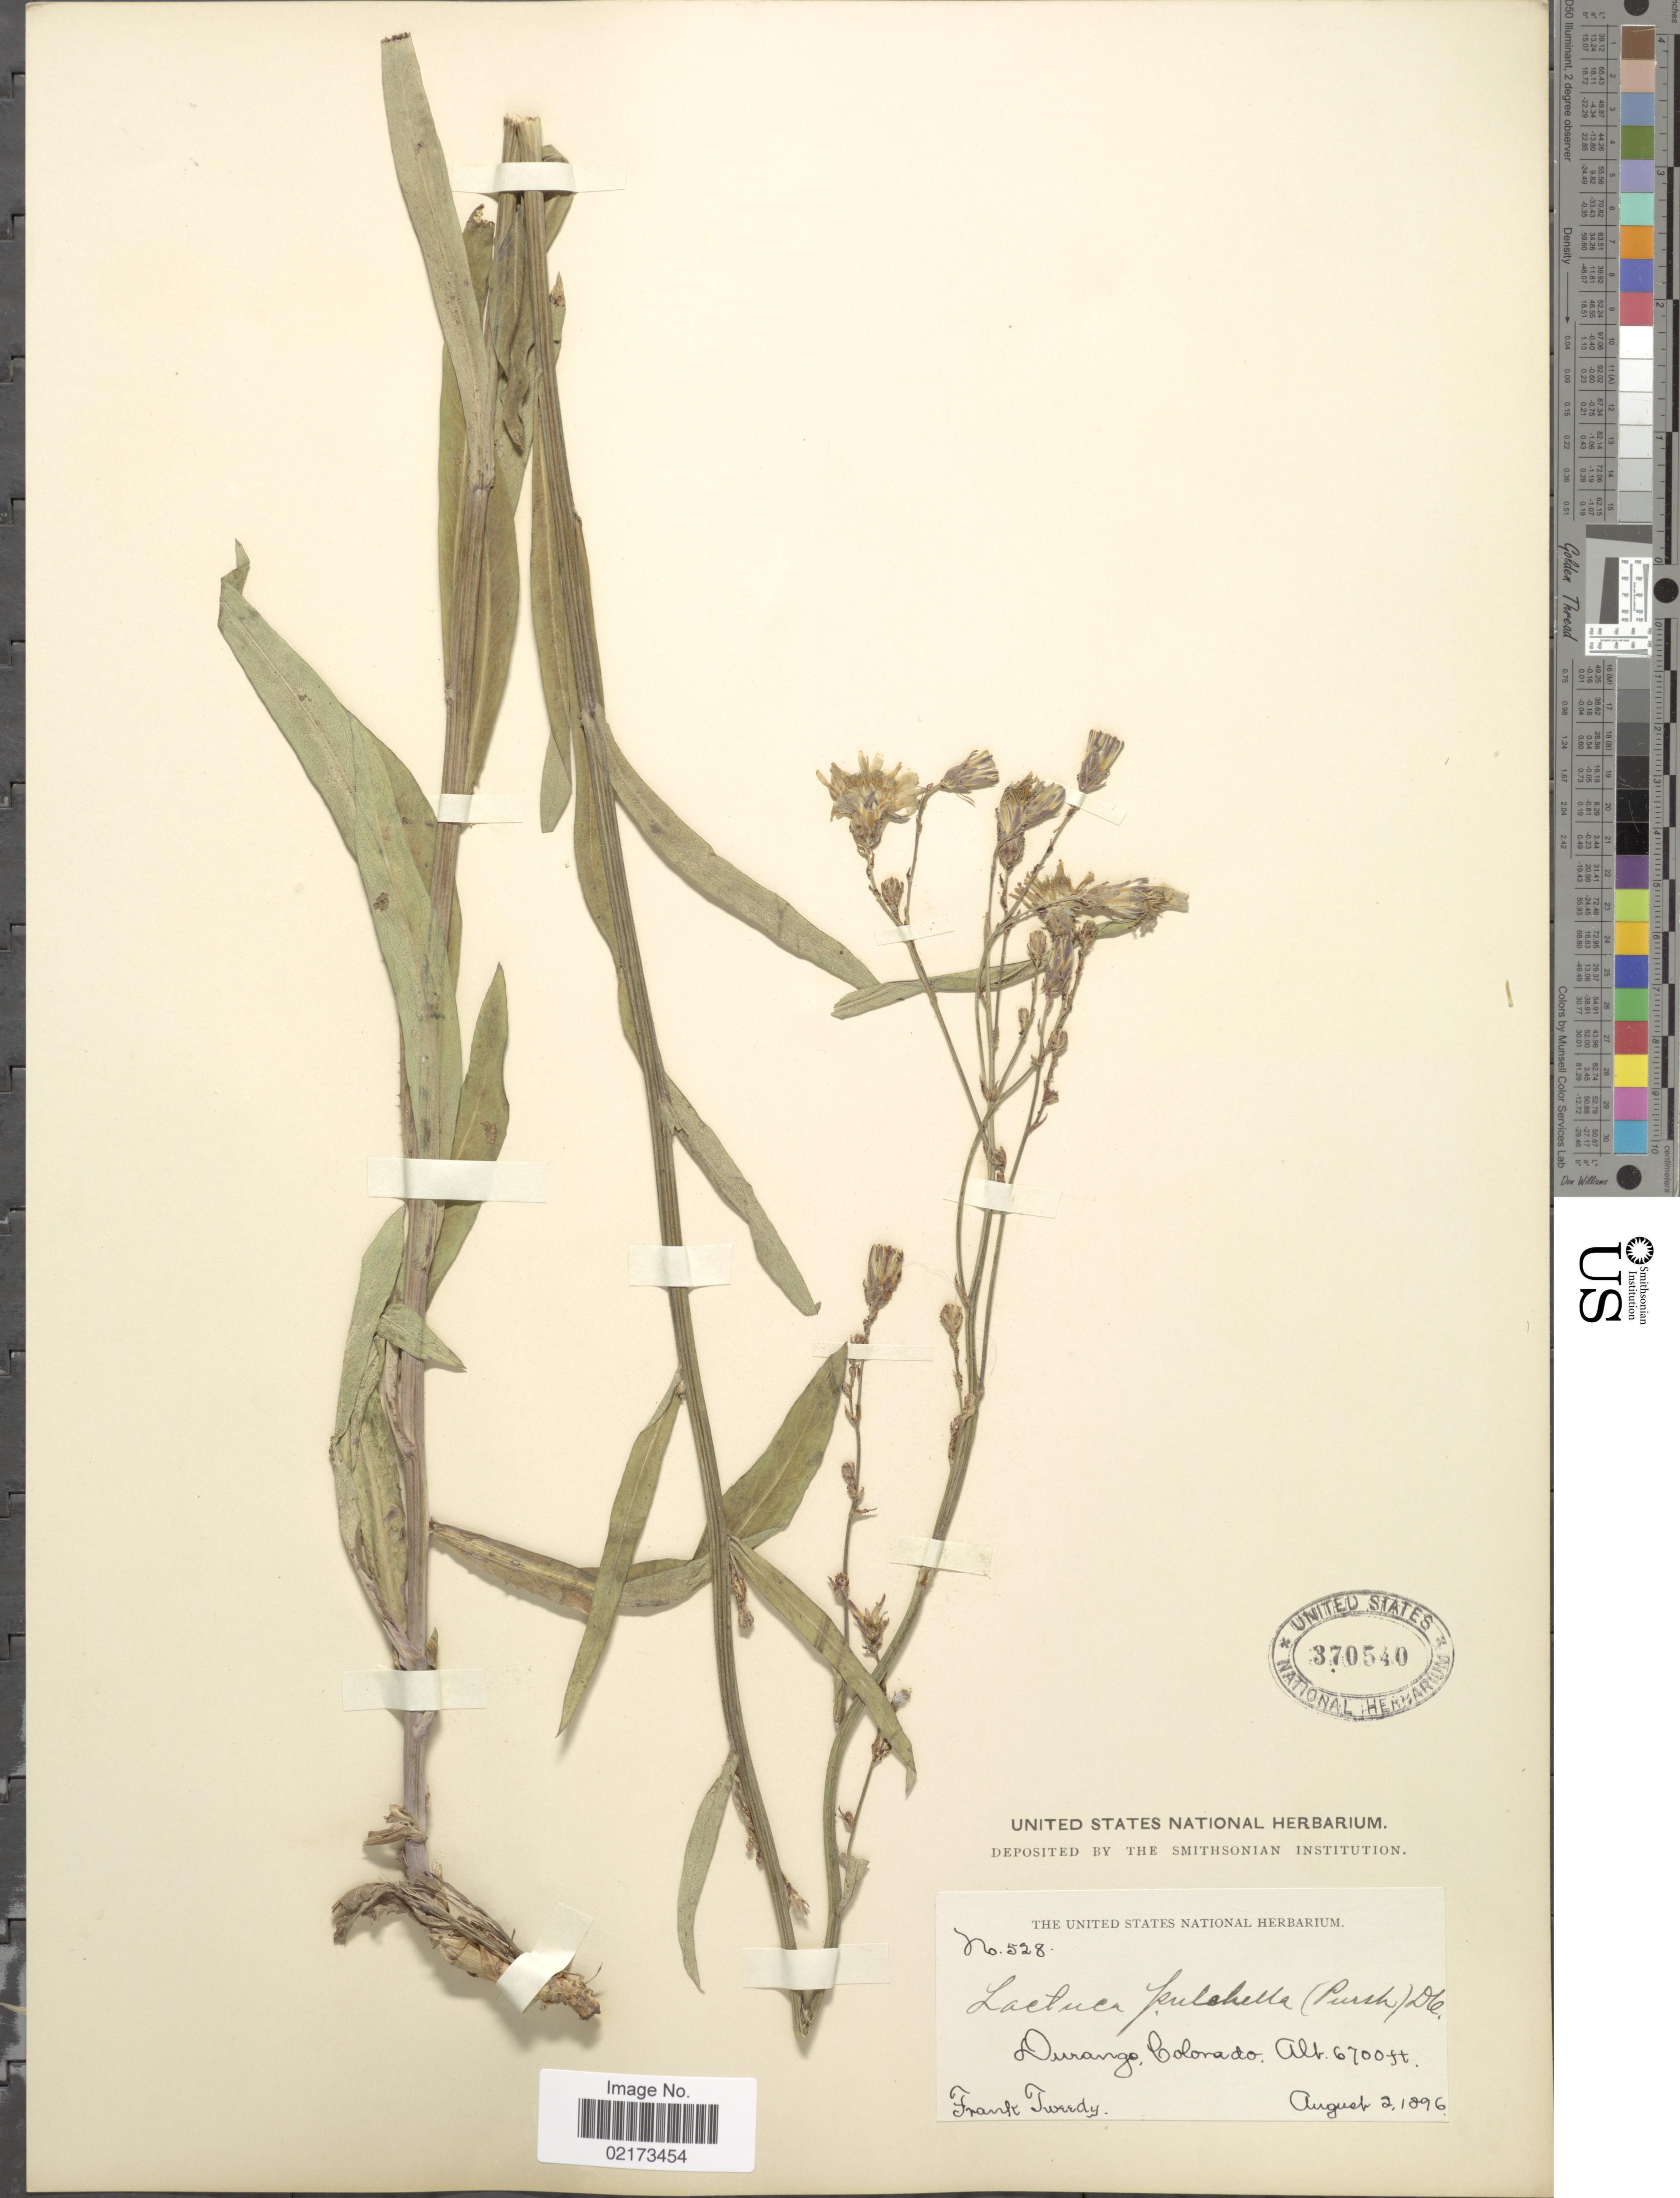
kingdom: Plantae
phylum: Tracheophyta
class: Magnoliopsida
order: Asterales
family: Asteraceae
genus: Lactuca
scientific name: Lactuca tatarica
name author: (L.) C.A. Mey.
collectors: F. Tweedy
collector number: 528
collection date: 1896-08-02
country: United States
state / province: Colorado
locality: Durango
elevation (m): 2042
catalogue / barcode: US 370540